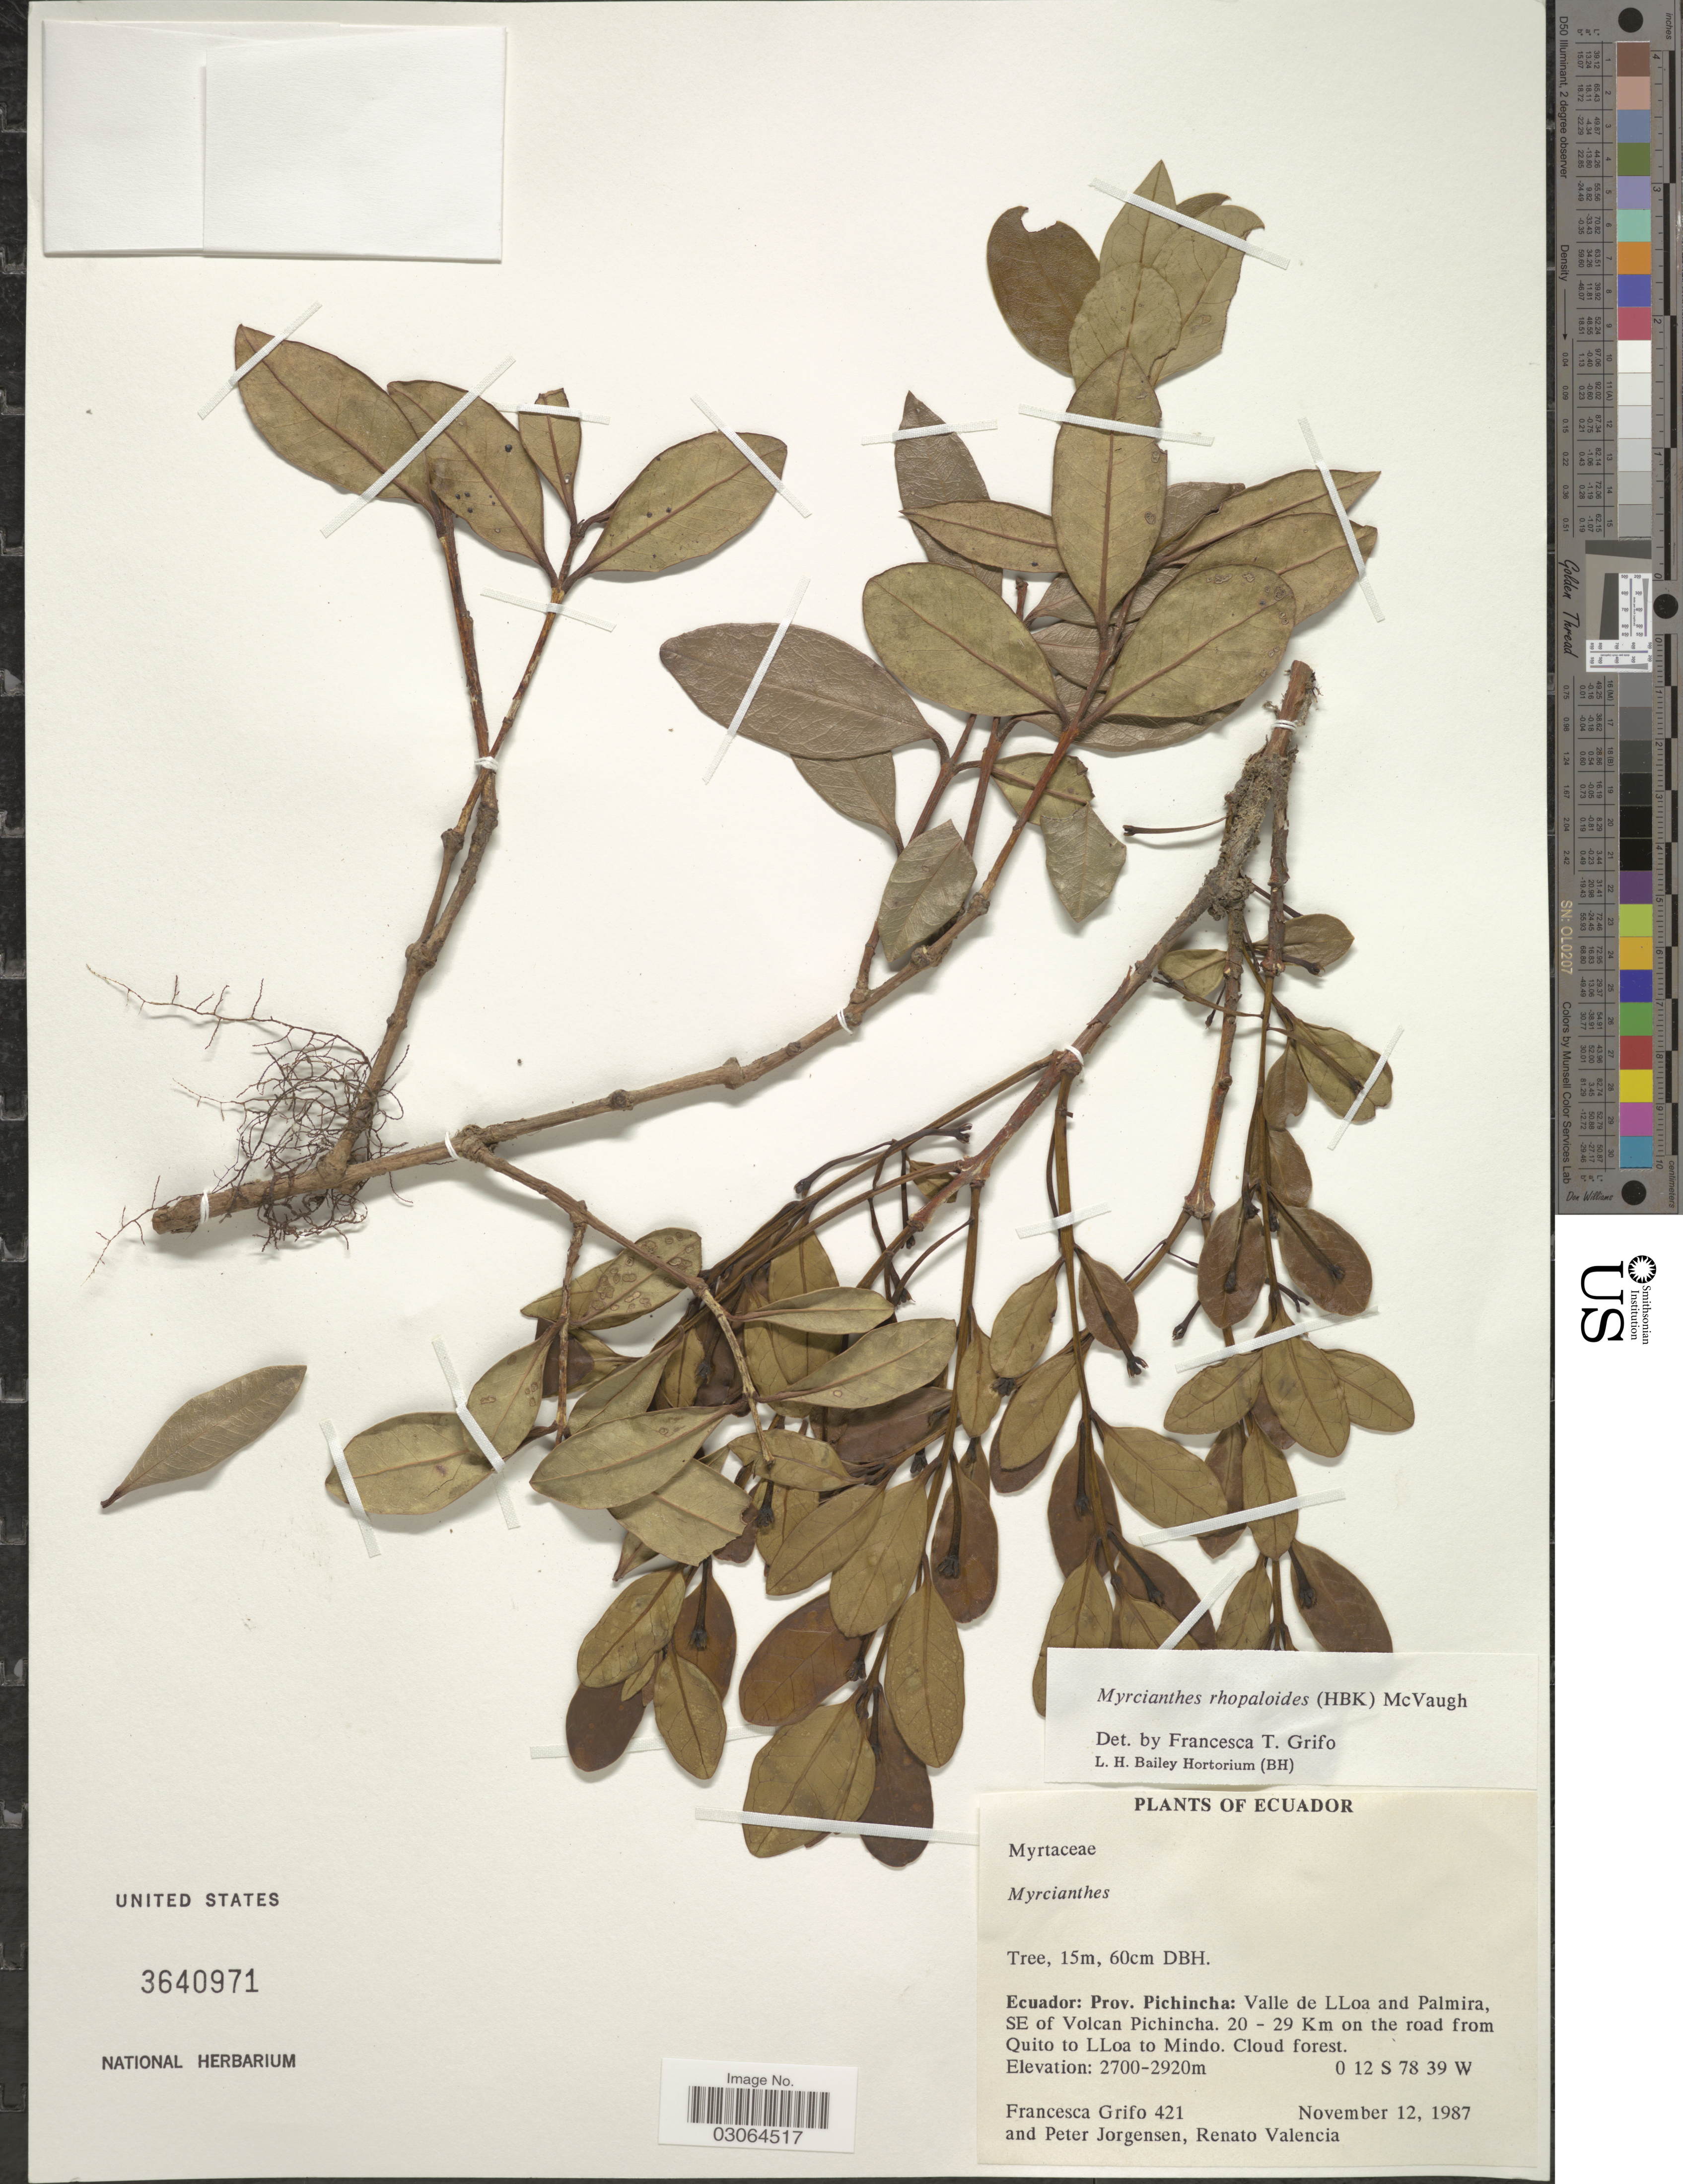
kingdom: Plantae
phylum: Tracheophyta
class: Magnoliopsida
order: Myrtales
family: Myrtaceae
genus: Myrcianthes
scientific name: Myrcianthes rhopaloides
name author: (Kunth) McVaugh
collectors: F. Grifo, P. Jörgensen & R. Valencia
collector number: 421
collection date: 1987-11-12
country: Ecuador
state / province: Pichincha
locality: Valle de LLoa and Palmira, SE of Volcan Pichincha. 20-29 Km on the road from Quito to LLoa to Mindo.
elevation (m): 2700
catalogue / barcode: US 3640971